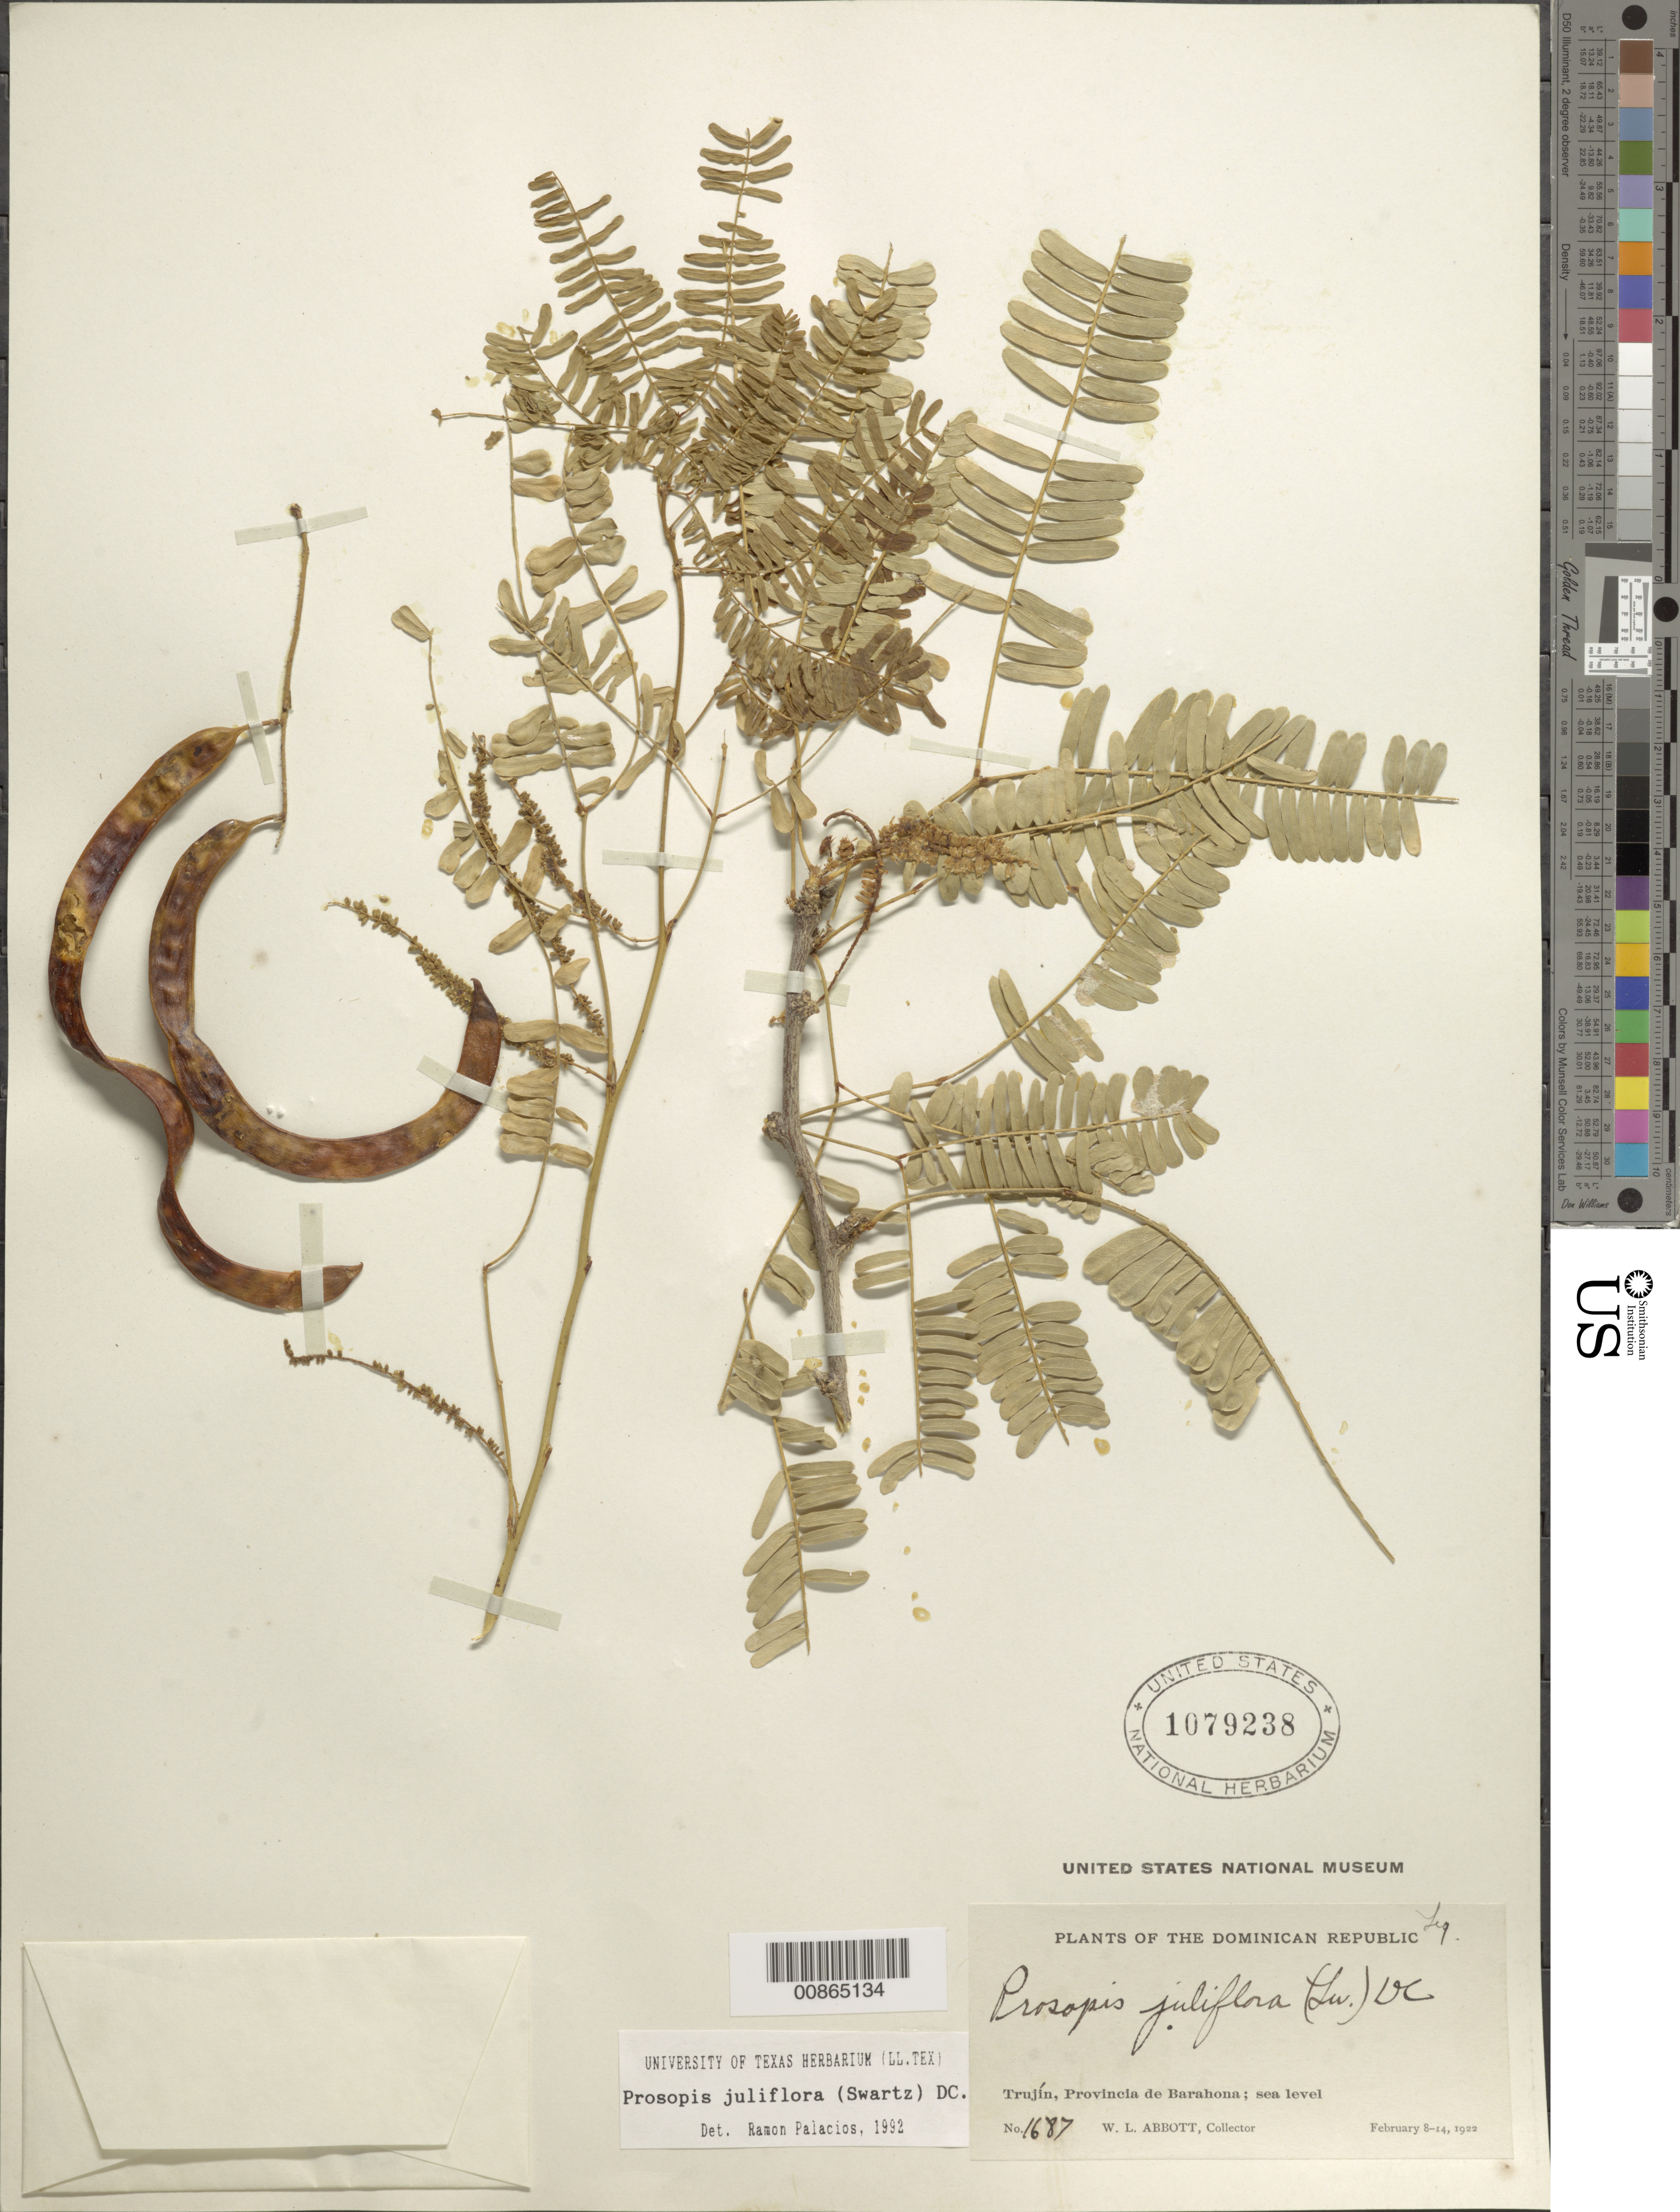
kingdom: Plantae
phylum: Tracheophyta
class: Magnoliopsida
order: Fabales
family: Fabaceae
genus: Neltuma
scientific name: Neltuma juliflora var. juliflora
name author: (Sw.) Raf.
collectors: W. L. Abbott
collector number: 1687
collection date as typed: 08 Feb 1922 to 14 Feb 1922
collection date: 1922-02-08/1922-02-14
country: Dominican Republic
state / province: Barahona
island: Hispaniola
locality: Trujín.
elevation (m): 0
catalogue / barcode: US 1079238